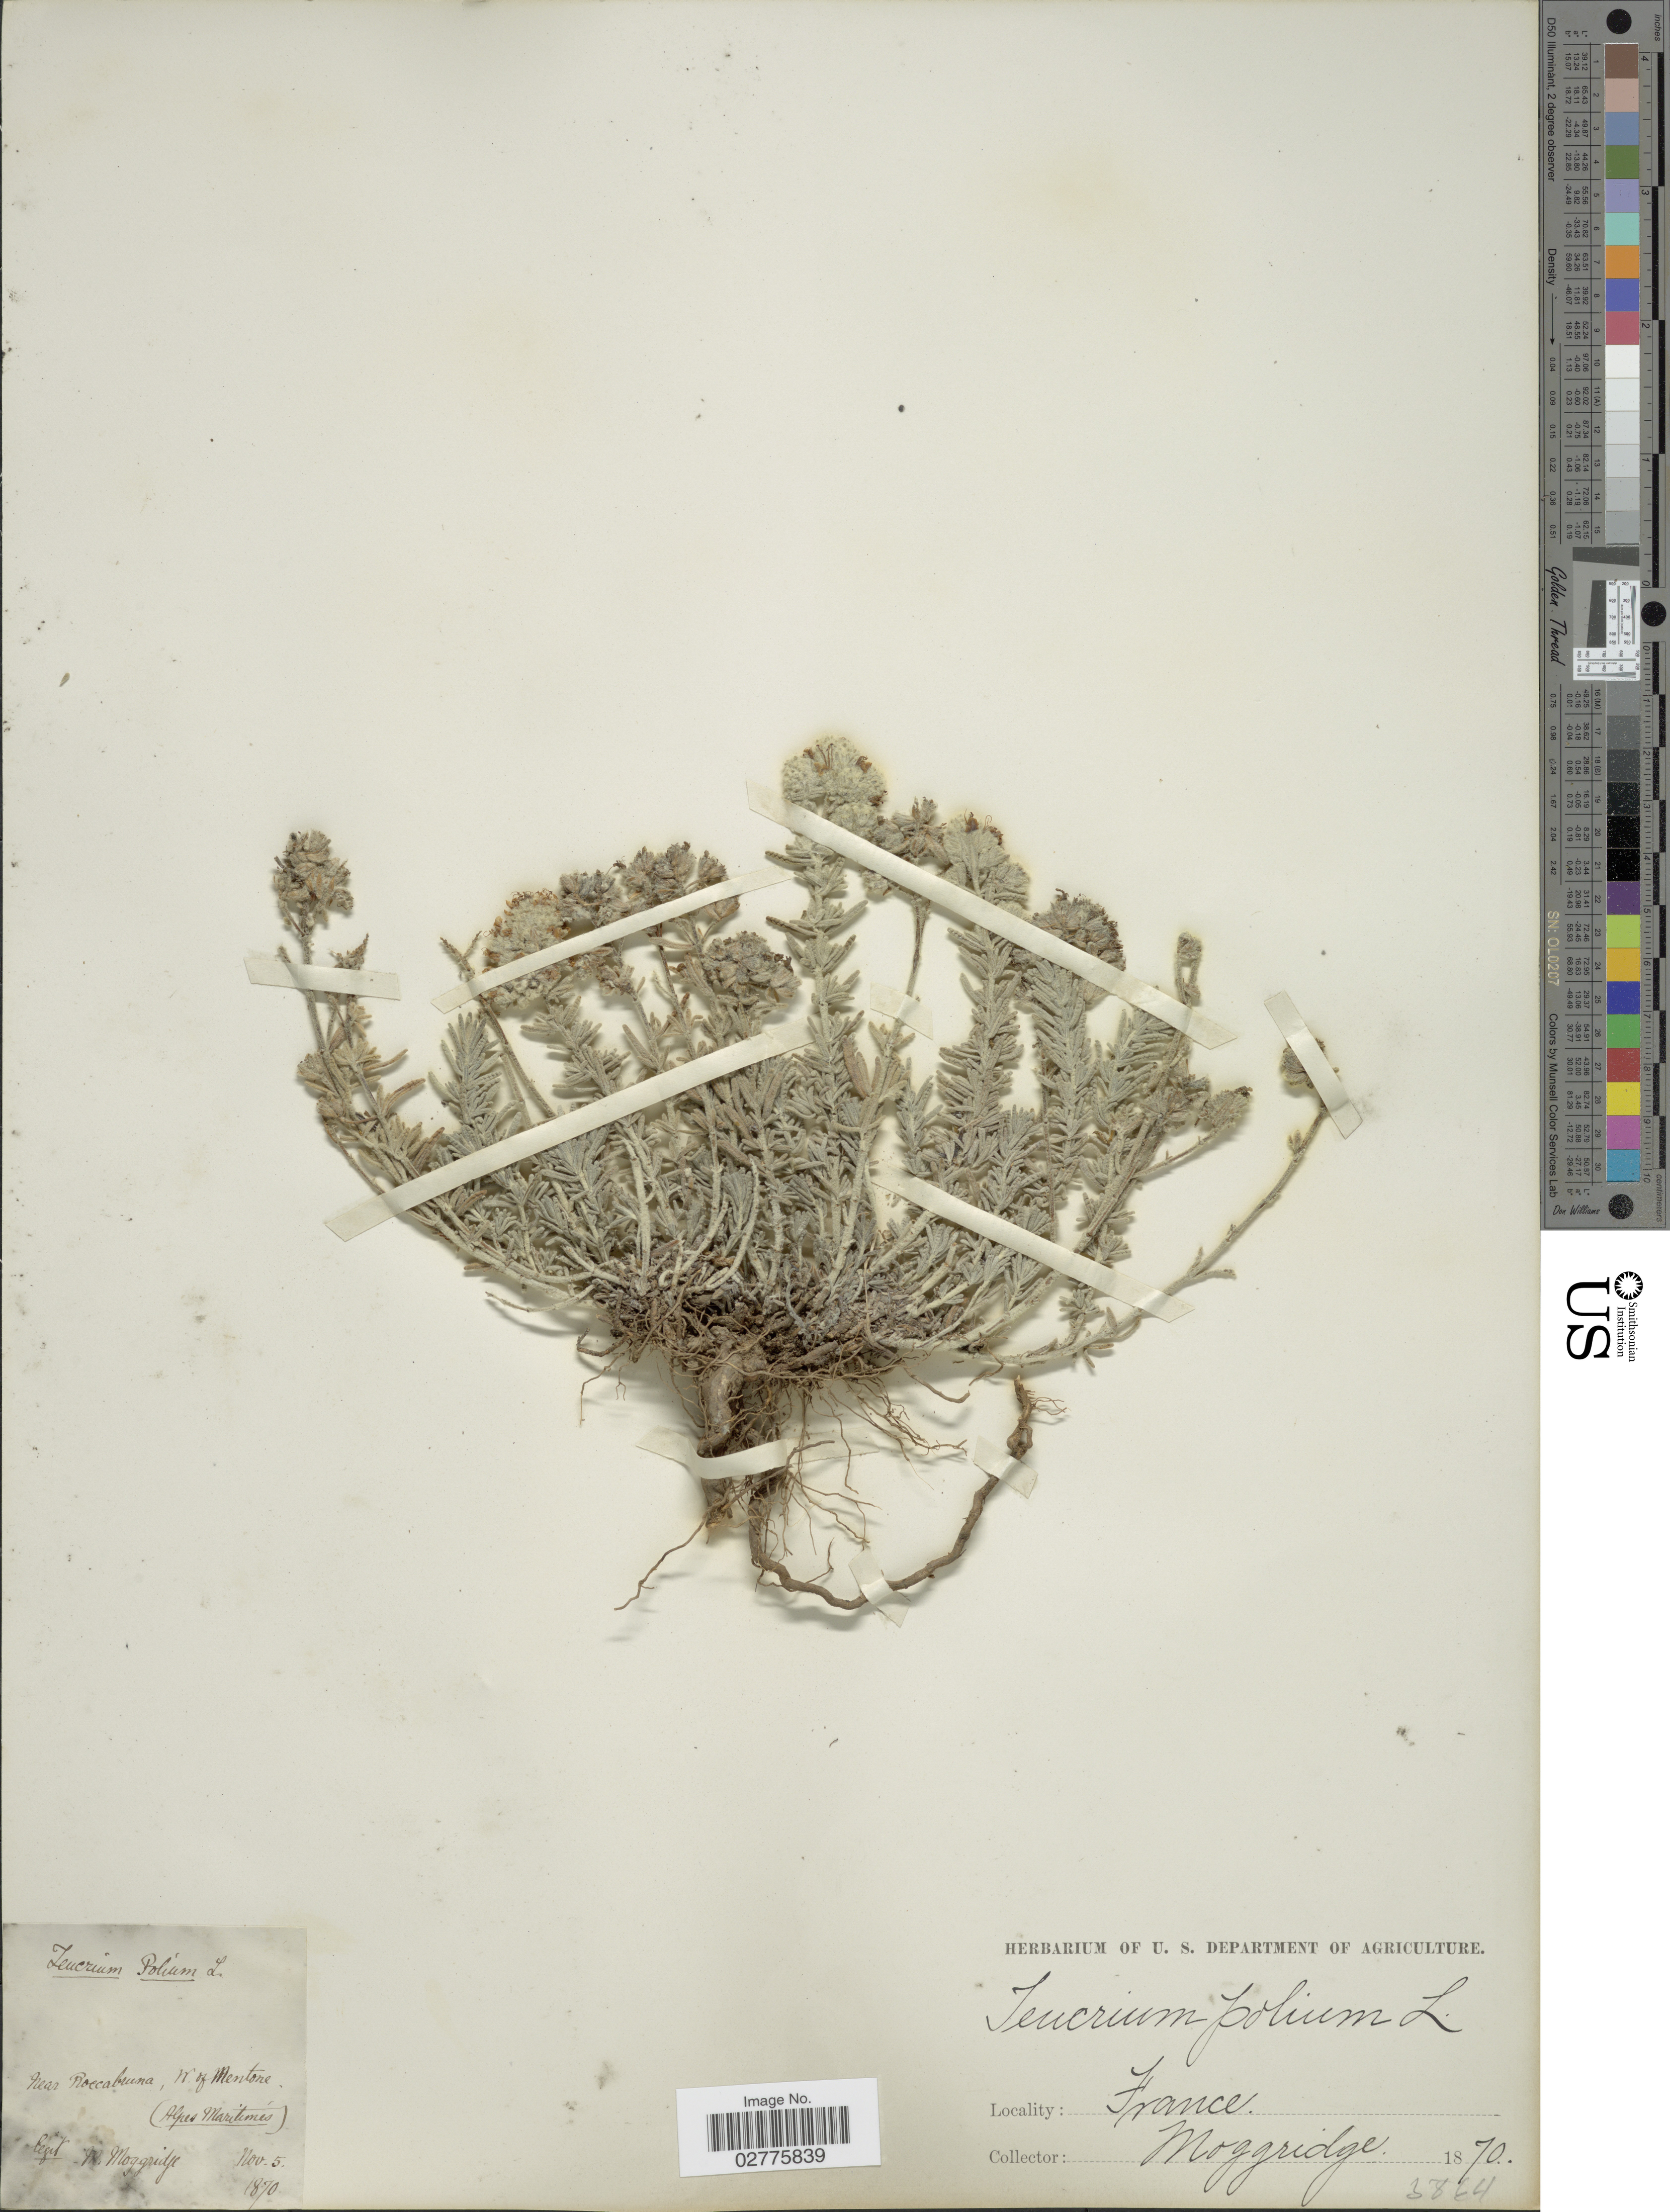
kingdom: Plantae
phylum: Tracheophyta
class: Magnoliopsida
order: Lamiales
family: Lamiaceae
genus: Teucrium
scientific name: Teucrium polium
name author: L.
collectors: M. Moggridge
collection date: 1870-11-05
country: France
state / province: Provence-Alpes-Côte d'Azur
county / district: Alpes-Maritimes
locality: Near Roccabuna, W. of Mentone (Alpes Maritimes).